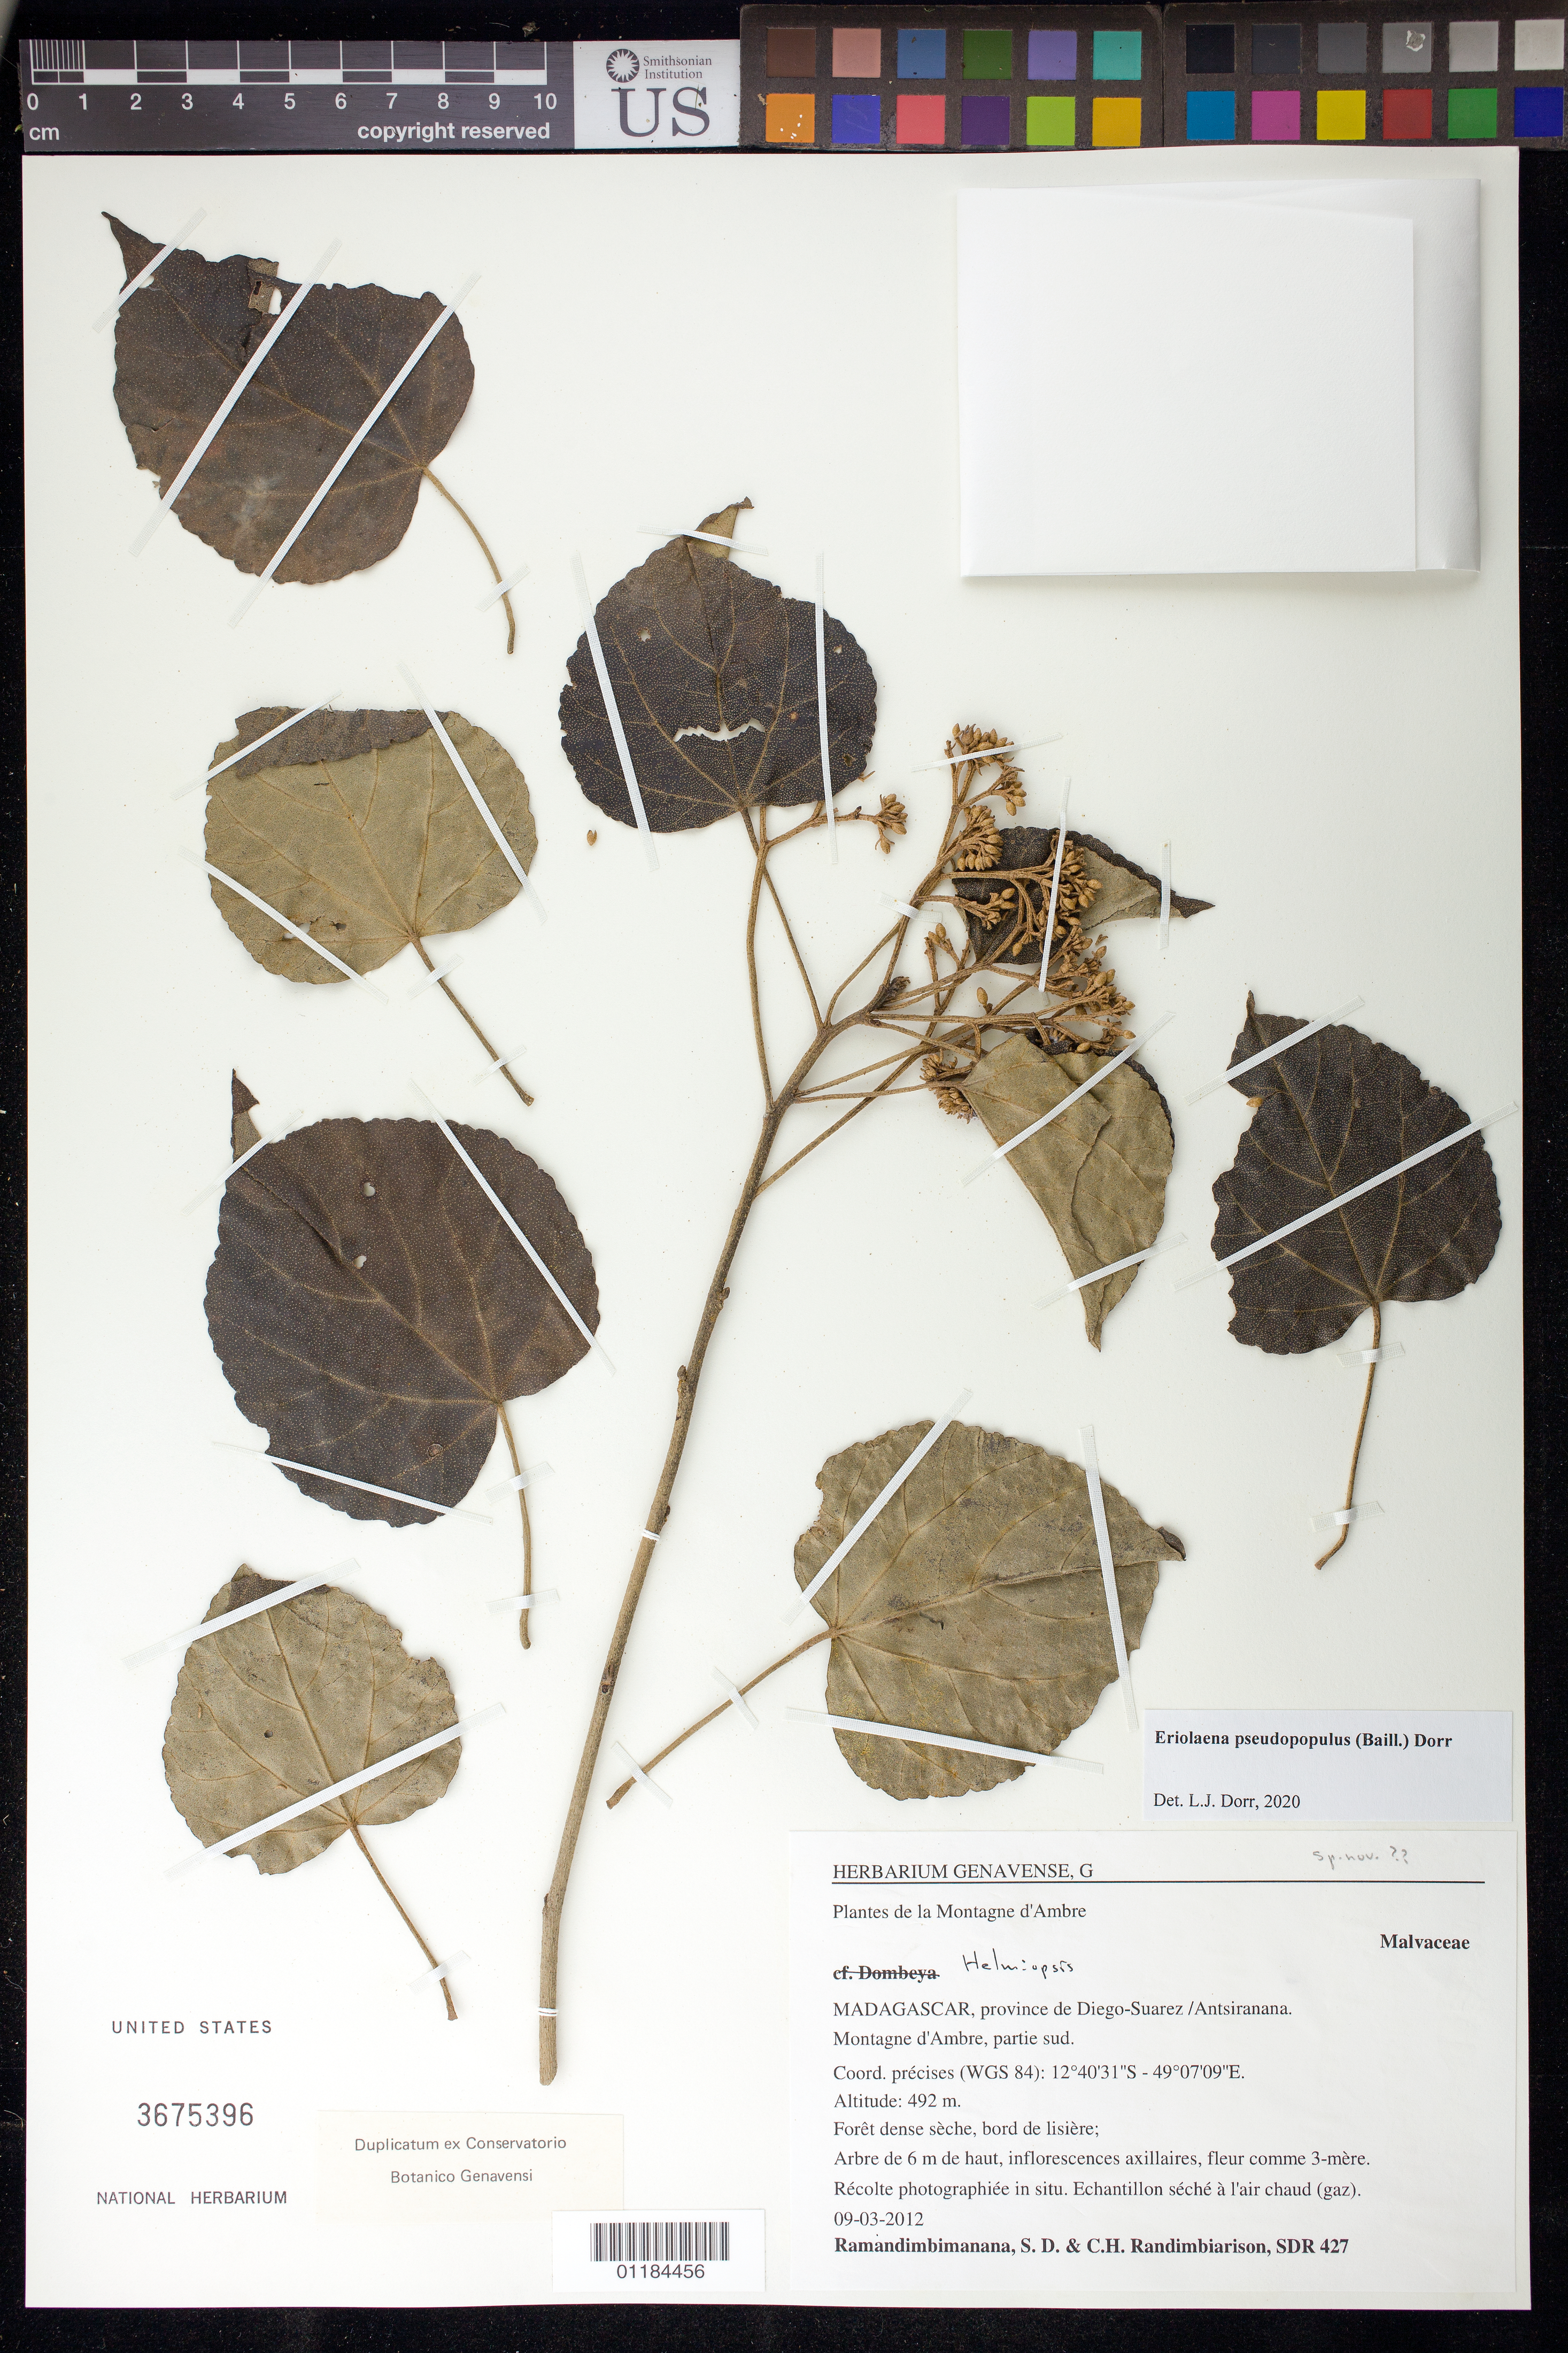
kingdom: Plantae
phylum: Tracheophyta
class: Magnoliopsida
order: Malvales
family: Malvaceae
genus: Eriolaena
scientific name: Eriolaena pseudopopulus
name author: (Baill.) Dorr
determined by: Dorr, L. J., (BOT), Smithsonian Institution - National Museum of Natural History (UNITED STATES)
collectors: S. Ramandimbimanana & C. Randimbiarison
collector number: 427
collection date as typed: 09-03-2012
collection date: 2012-09-03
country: Madagascar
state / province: Diana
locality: Montagne d'Ambre, partie sud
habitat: foret dense seche, bord de lisiere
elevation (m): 492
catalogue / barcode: US 3675396